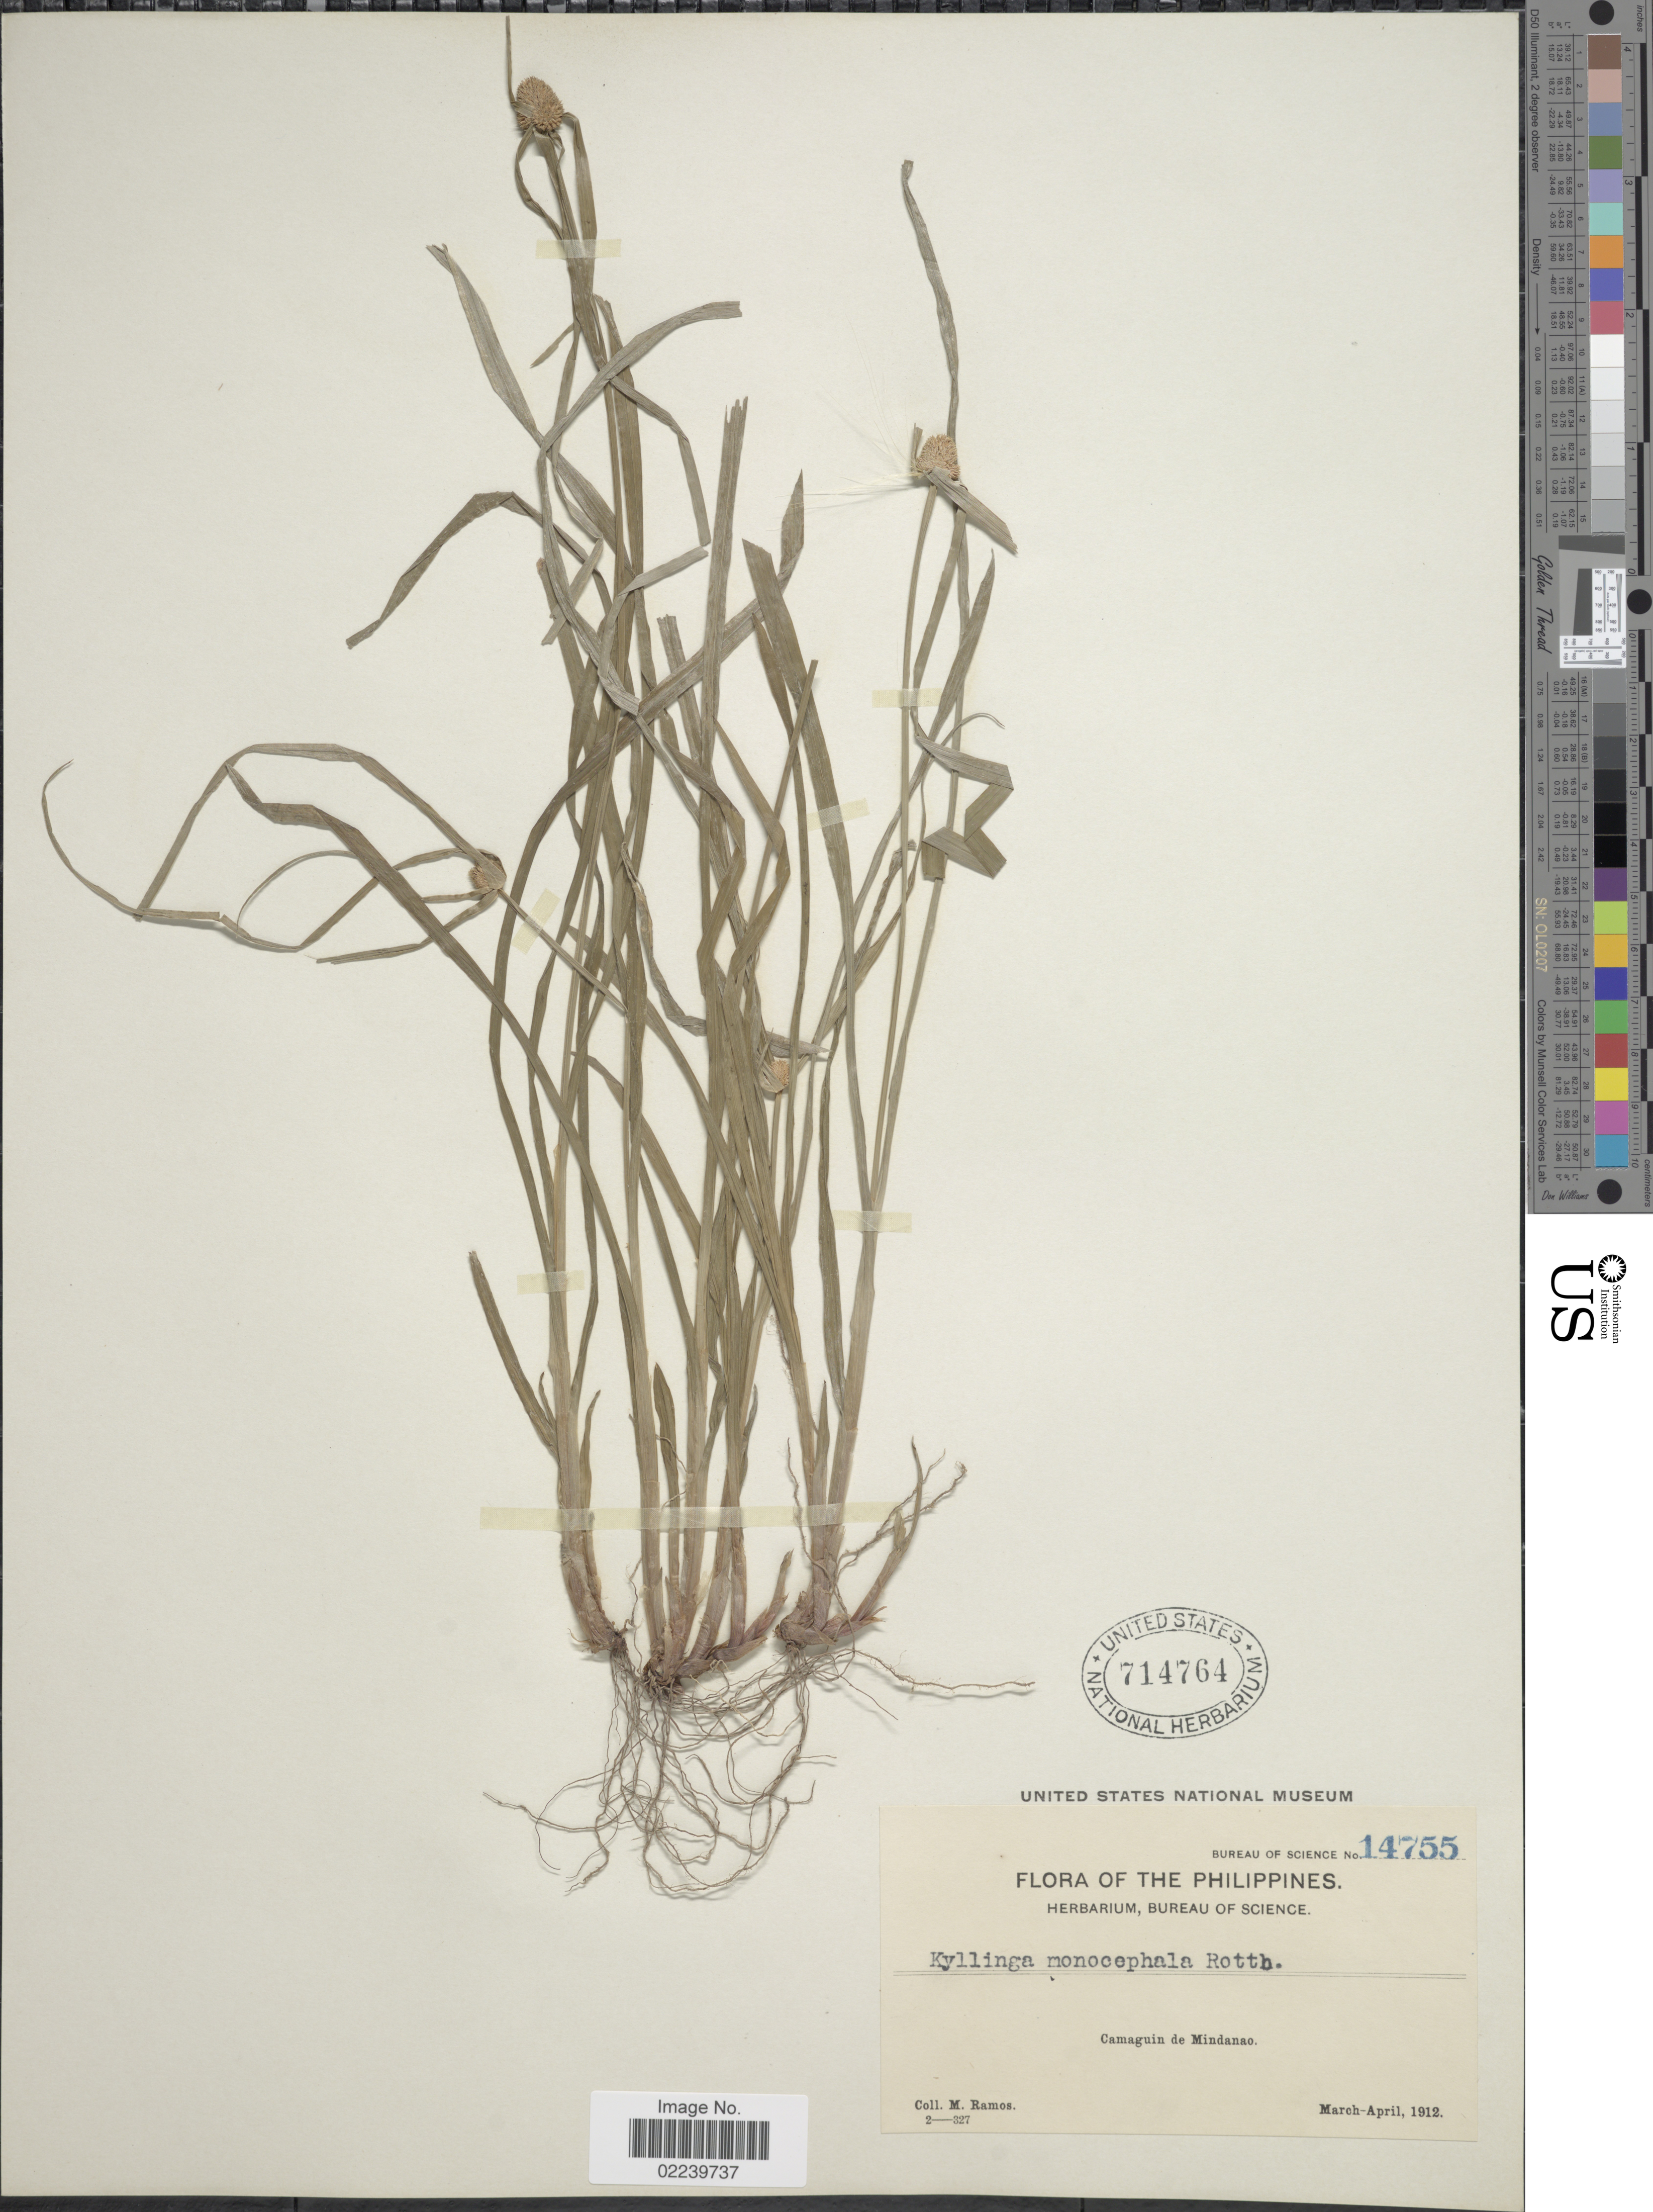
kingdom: Plantae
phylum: Tracheophyta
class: Liliopsida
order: Poales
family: Cyperaceae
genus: Cyperus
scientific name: Cyperus mindorensis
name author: (Steud.) Huygh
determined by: Strong, M. T., (US), Smithsonian Institution - National Museum of Natural History (UNITED STATES)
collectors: M. Ramos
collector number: Bureau of Science 14755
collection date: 1912-03/1912-04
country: Philippines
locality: Camaguin de Mindanao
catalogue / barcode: US 714764